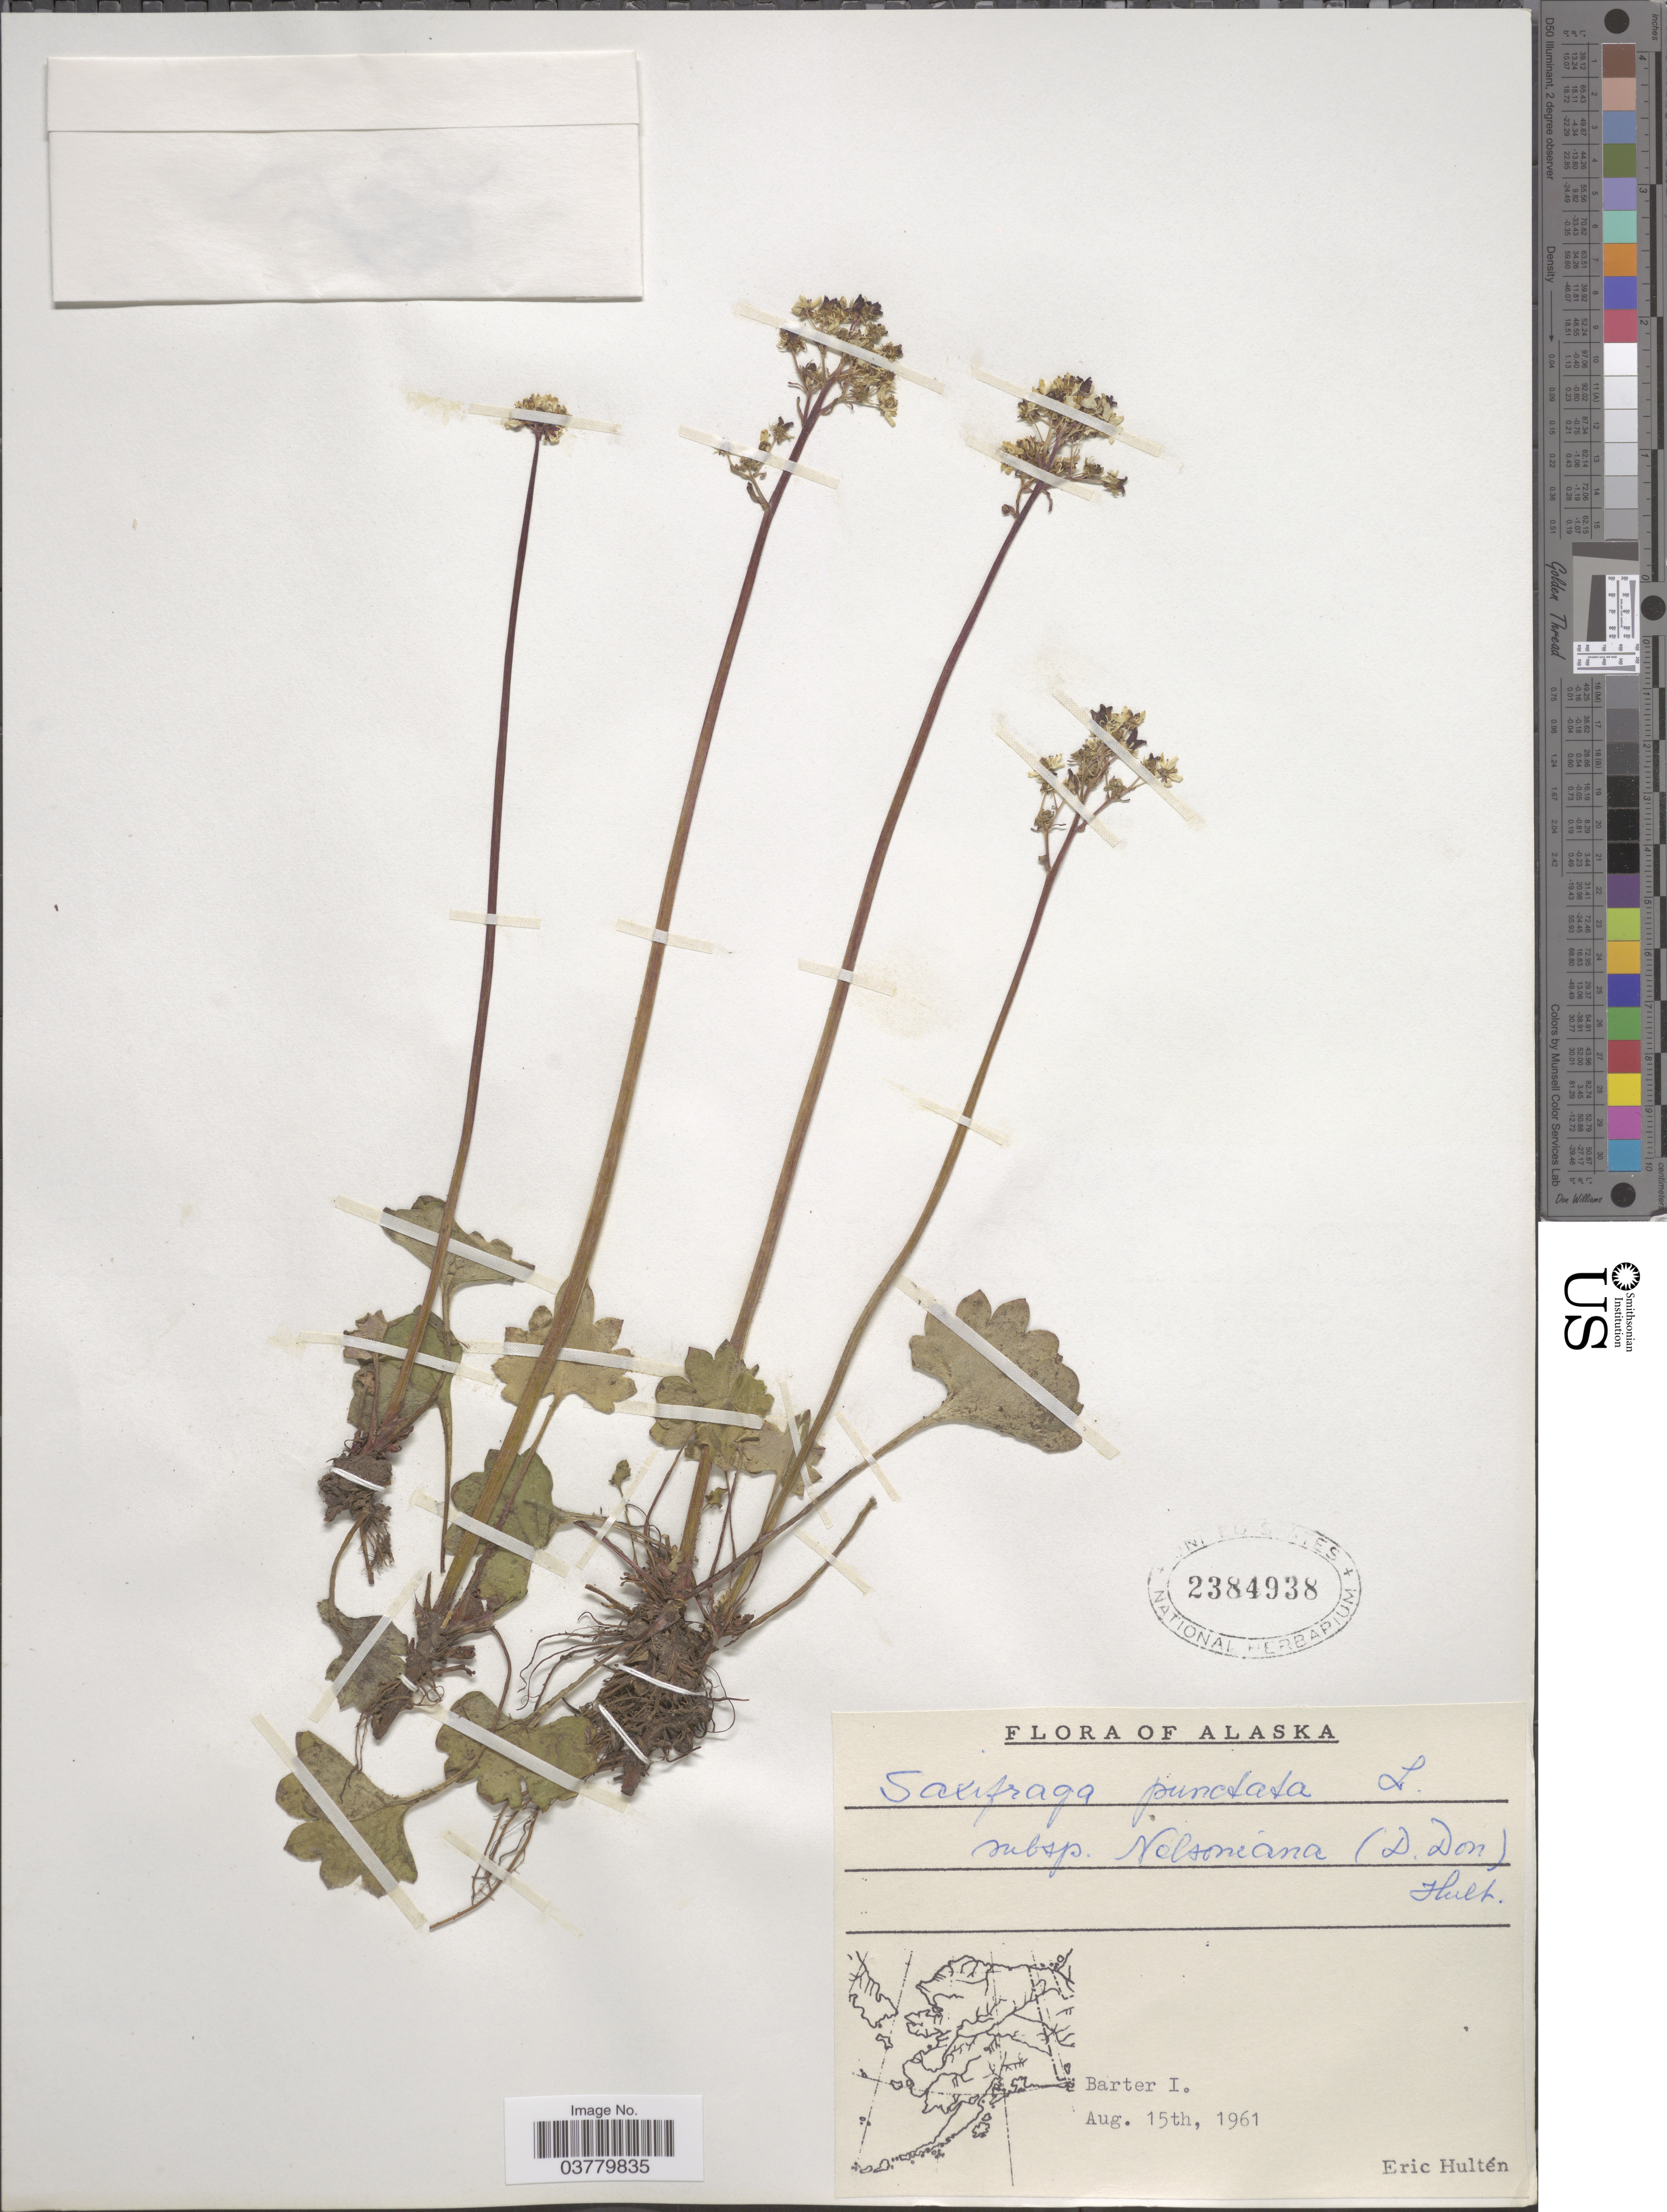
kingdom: Plantae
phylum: Tracheophyta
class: Magnoliopsida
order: Saxifragales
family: Saxifragaceae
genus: Micranthes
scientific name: Micranthes nelsoniana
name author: (D. Don) Small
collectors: E. G. Hultén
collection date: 1961-08-15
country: United States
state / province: Alaska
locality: Barter I.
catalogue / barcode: US 2384938